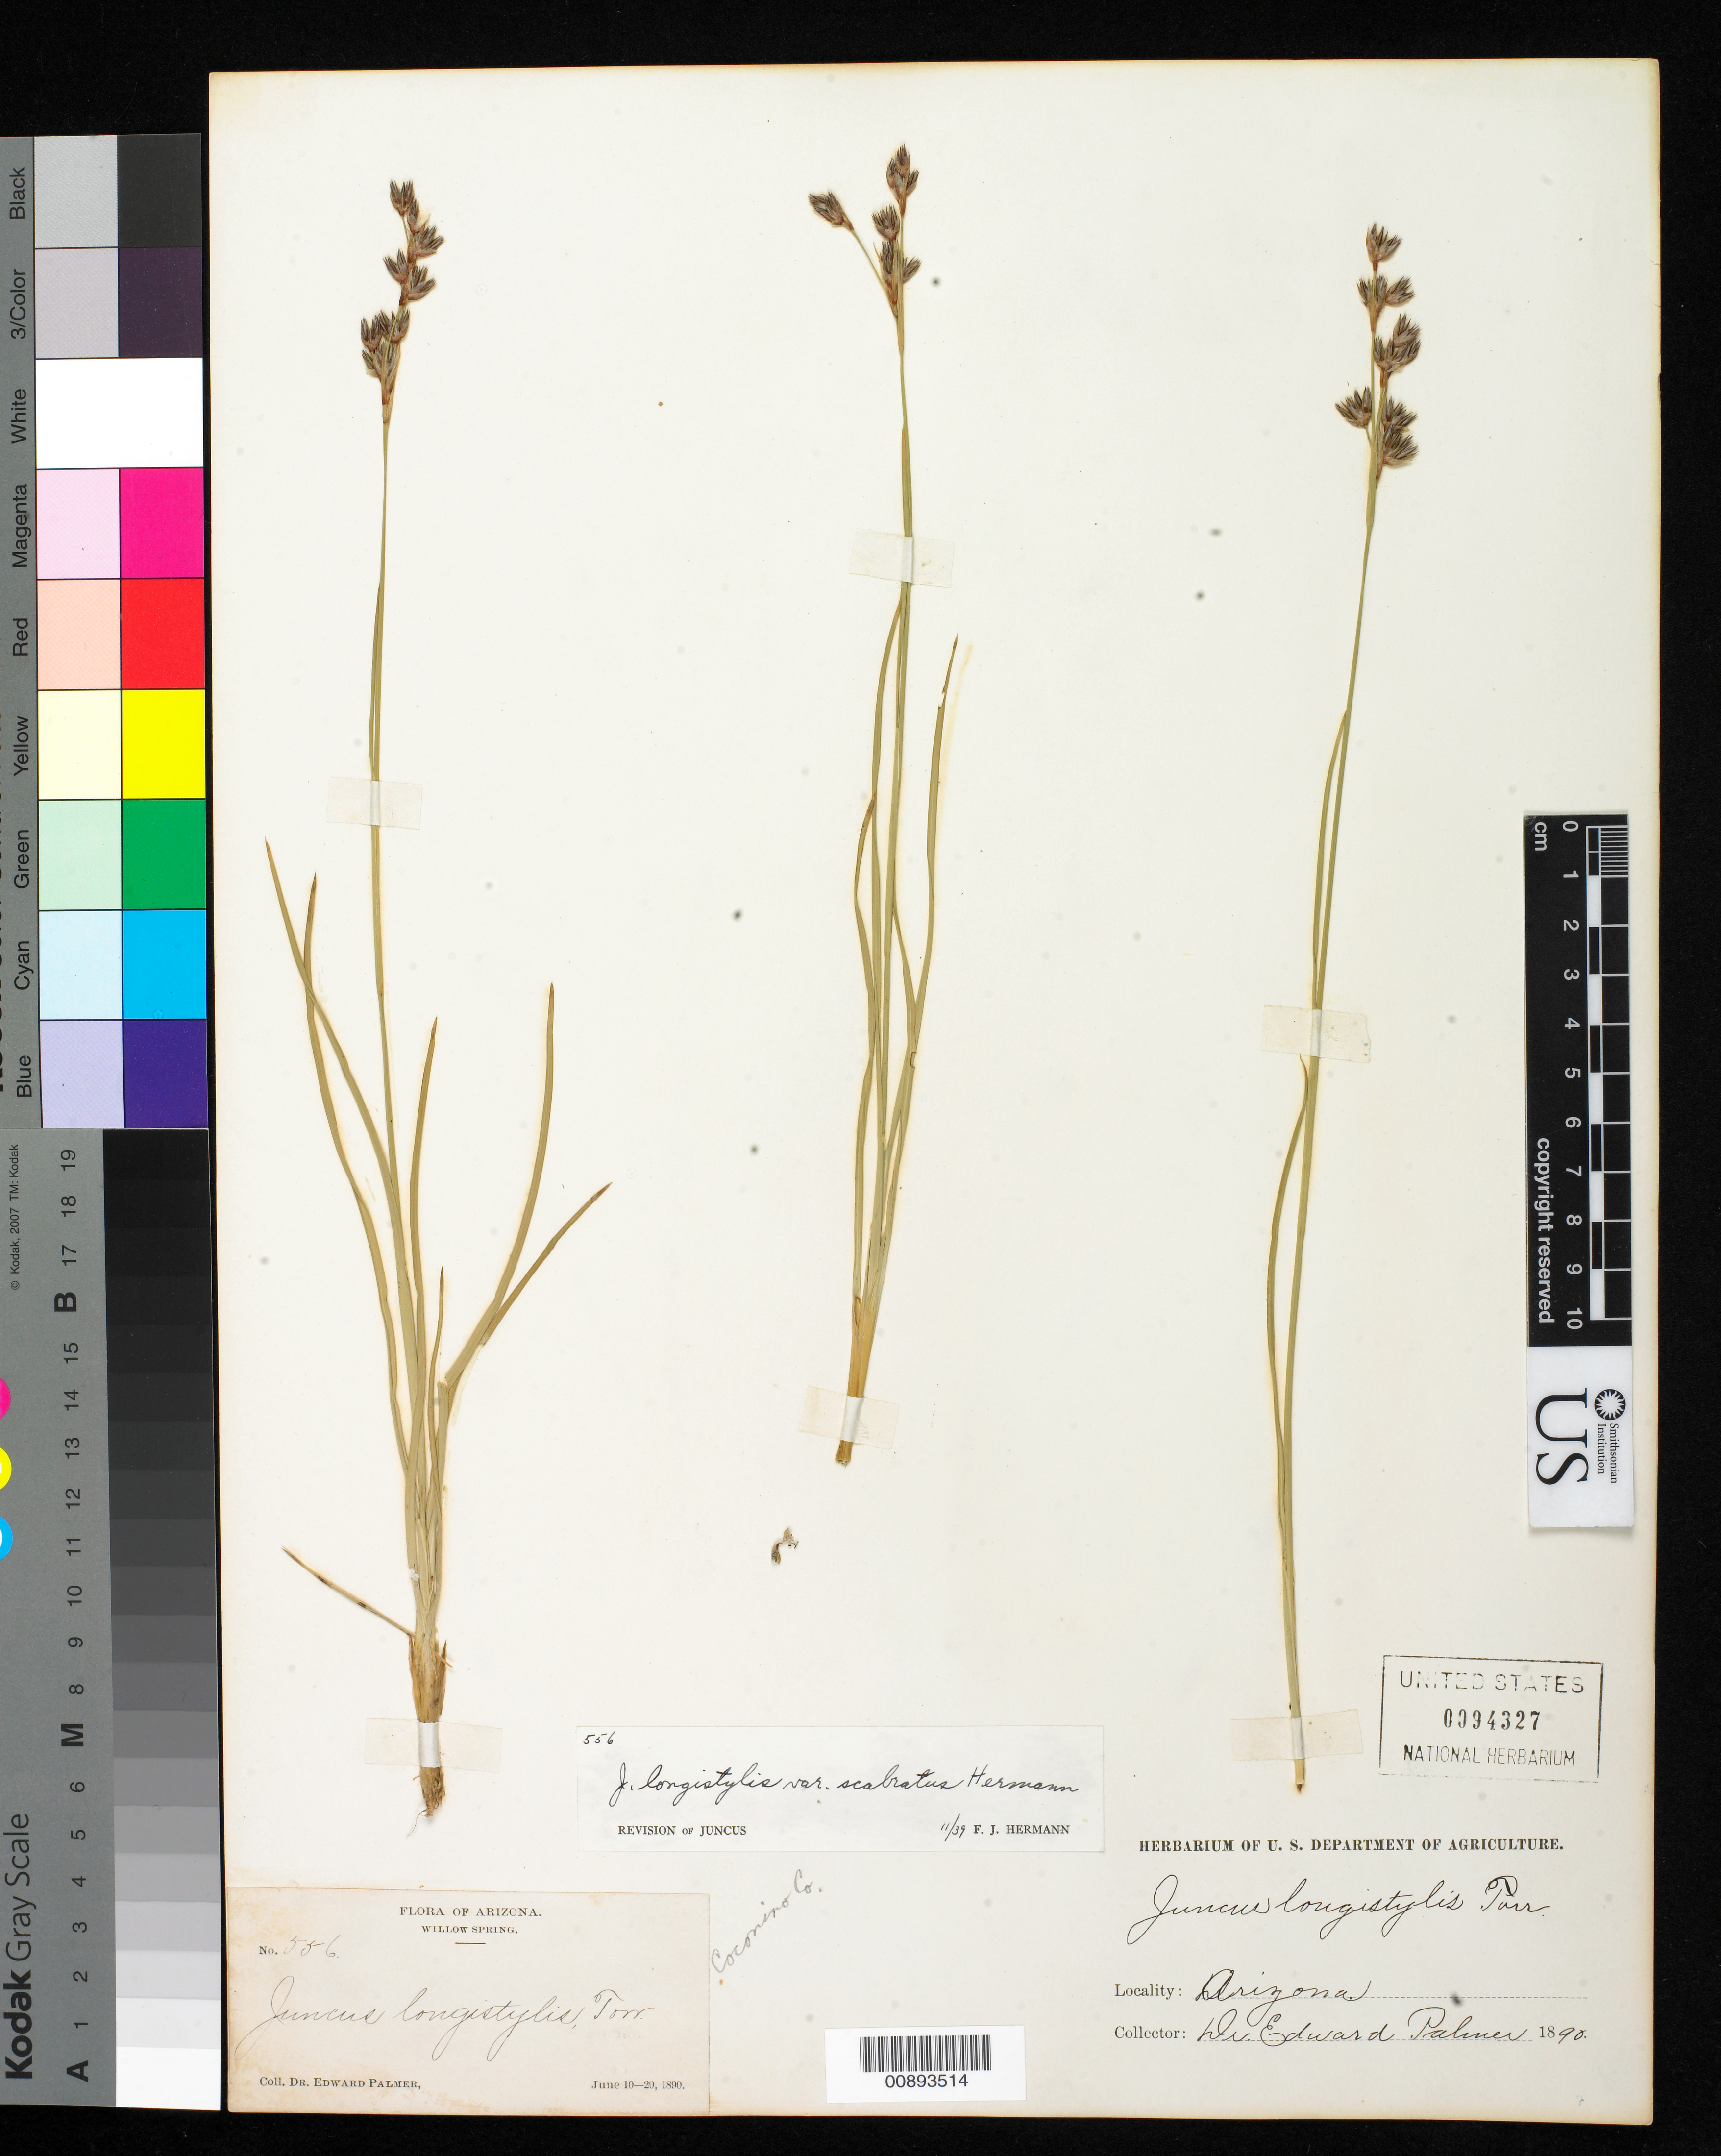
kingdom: Plantae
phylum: Tracheophyta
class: Liliopsida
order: Poales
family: Juncaceae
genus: Juncus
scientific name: Juncus longistylis var. scabratus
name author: F.J. Herm.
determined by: Hermann, F. J.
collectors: E. Palmer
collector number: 556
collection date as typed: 10 Jun 1890 to 20 Jun 1890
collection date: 1890-06-10/1890-06-20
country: United States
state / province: Arizona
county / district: Coconino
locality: Willow Spring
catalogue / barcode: US 94327